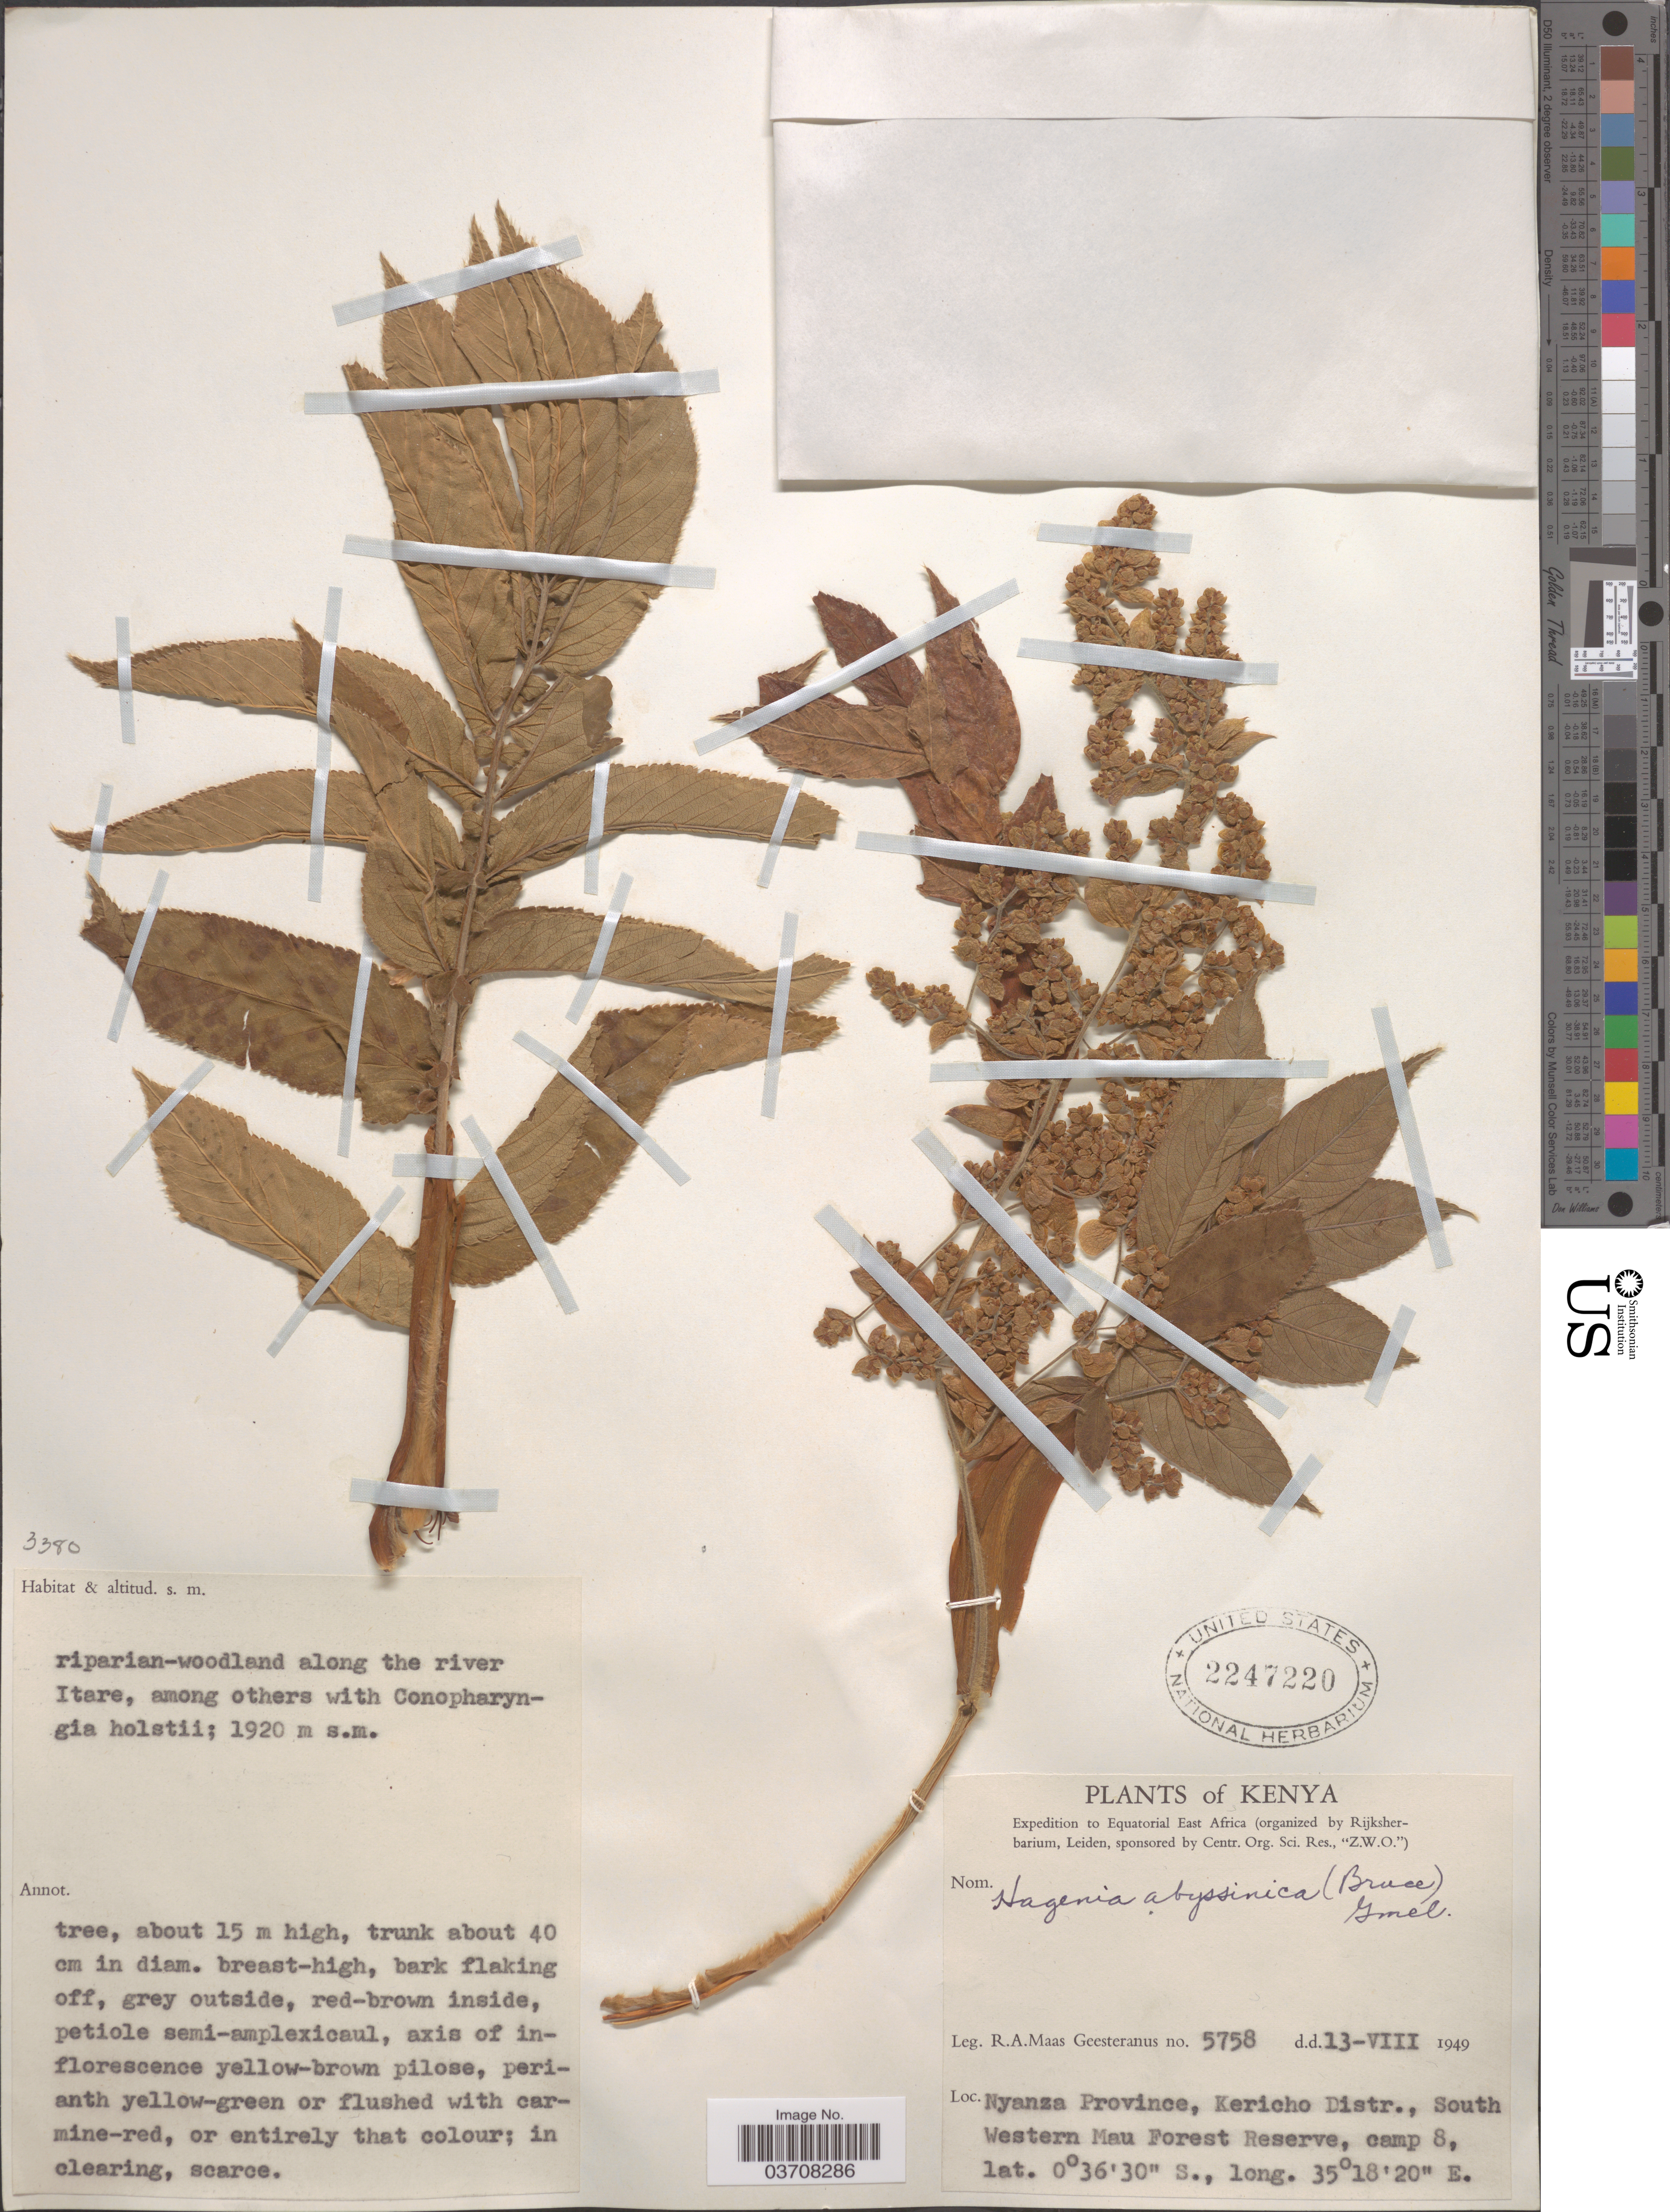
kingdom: Plantae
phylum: Tracheophyta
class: Magnoliopsida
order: Rosales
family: Rosaceae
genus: Hagenia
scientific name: Hagenia abyssinica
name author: (Bruce) J.F. Gmel.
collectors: R. A. Maas Geesteranus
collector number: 5758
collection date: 1949-08-13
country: Kenya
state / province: Bomet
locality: Kericho Distr., South Western Mau Forest Reserve, camp 8. Nyanza.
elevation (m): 1920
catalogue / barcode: US 2247220